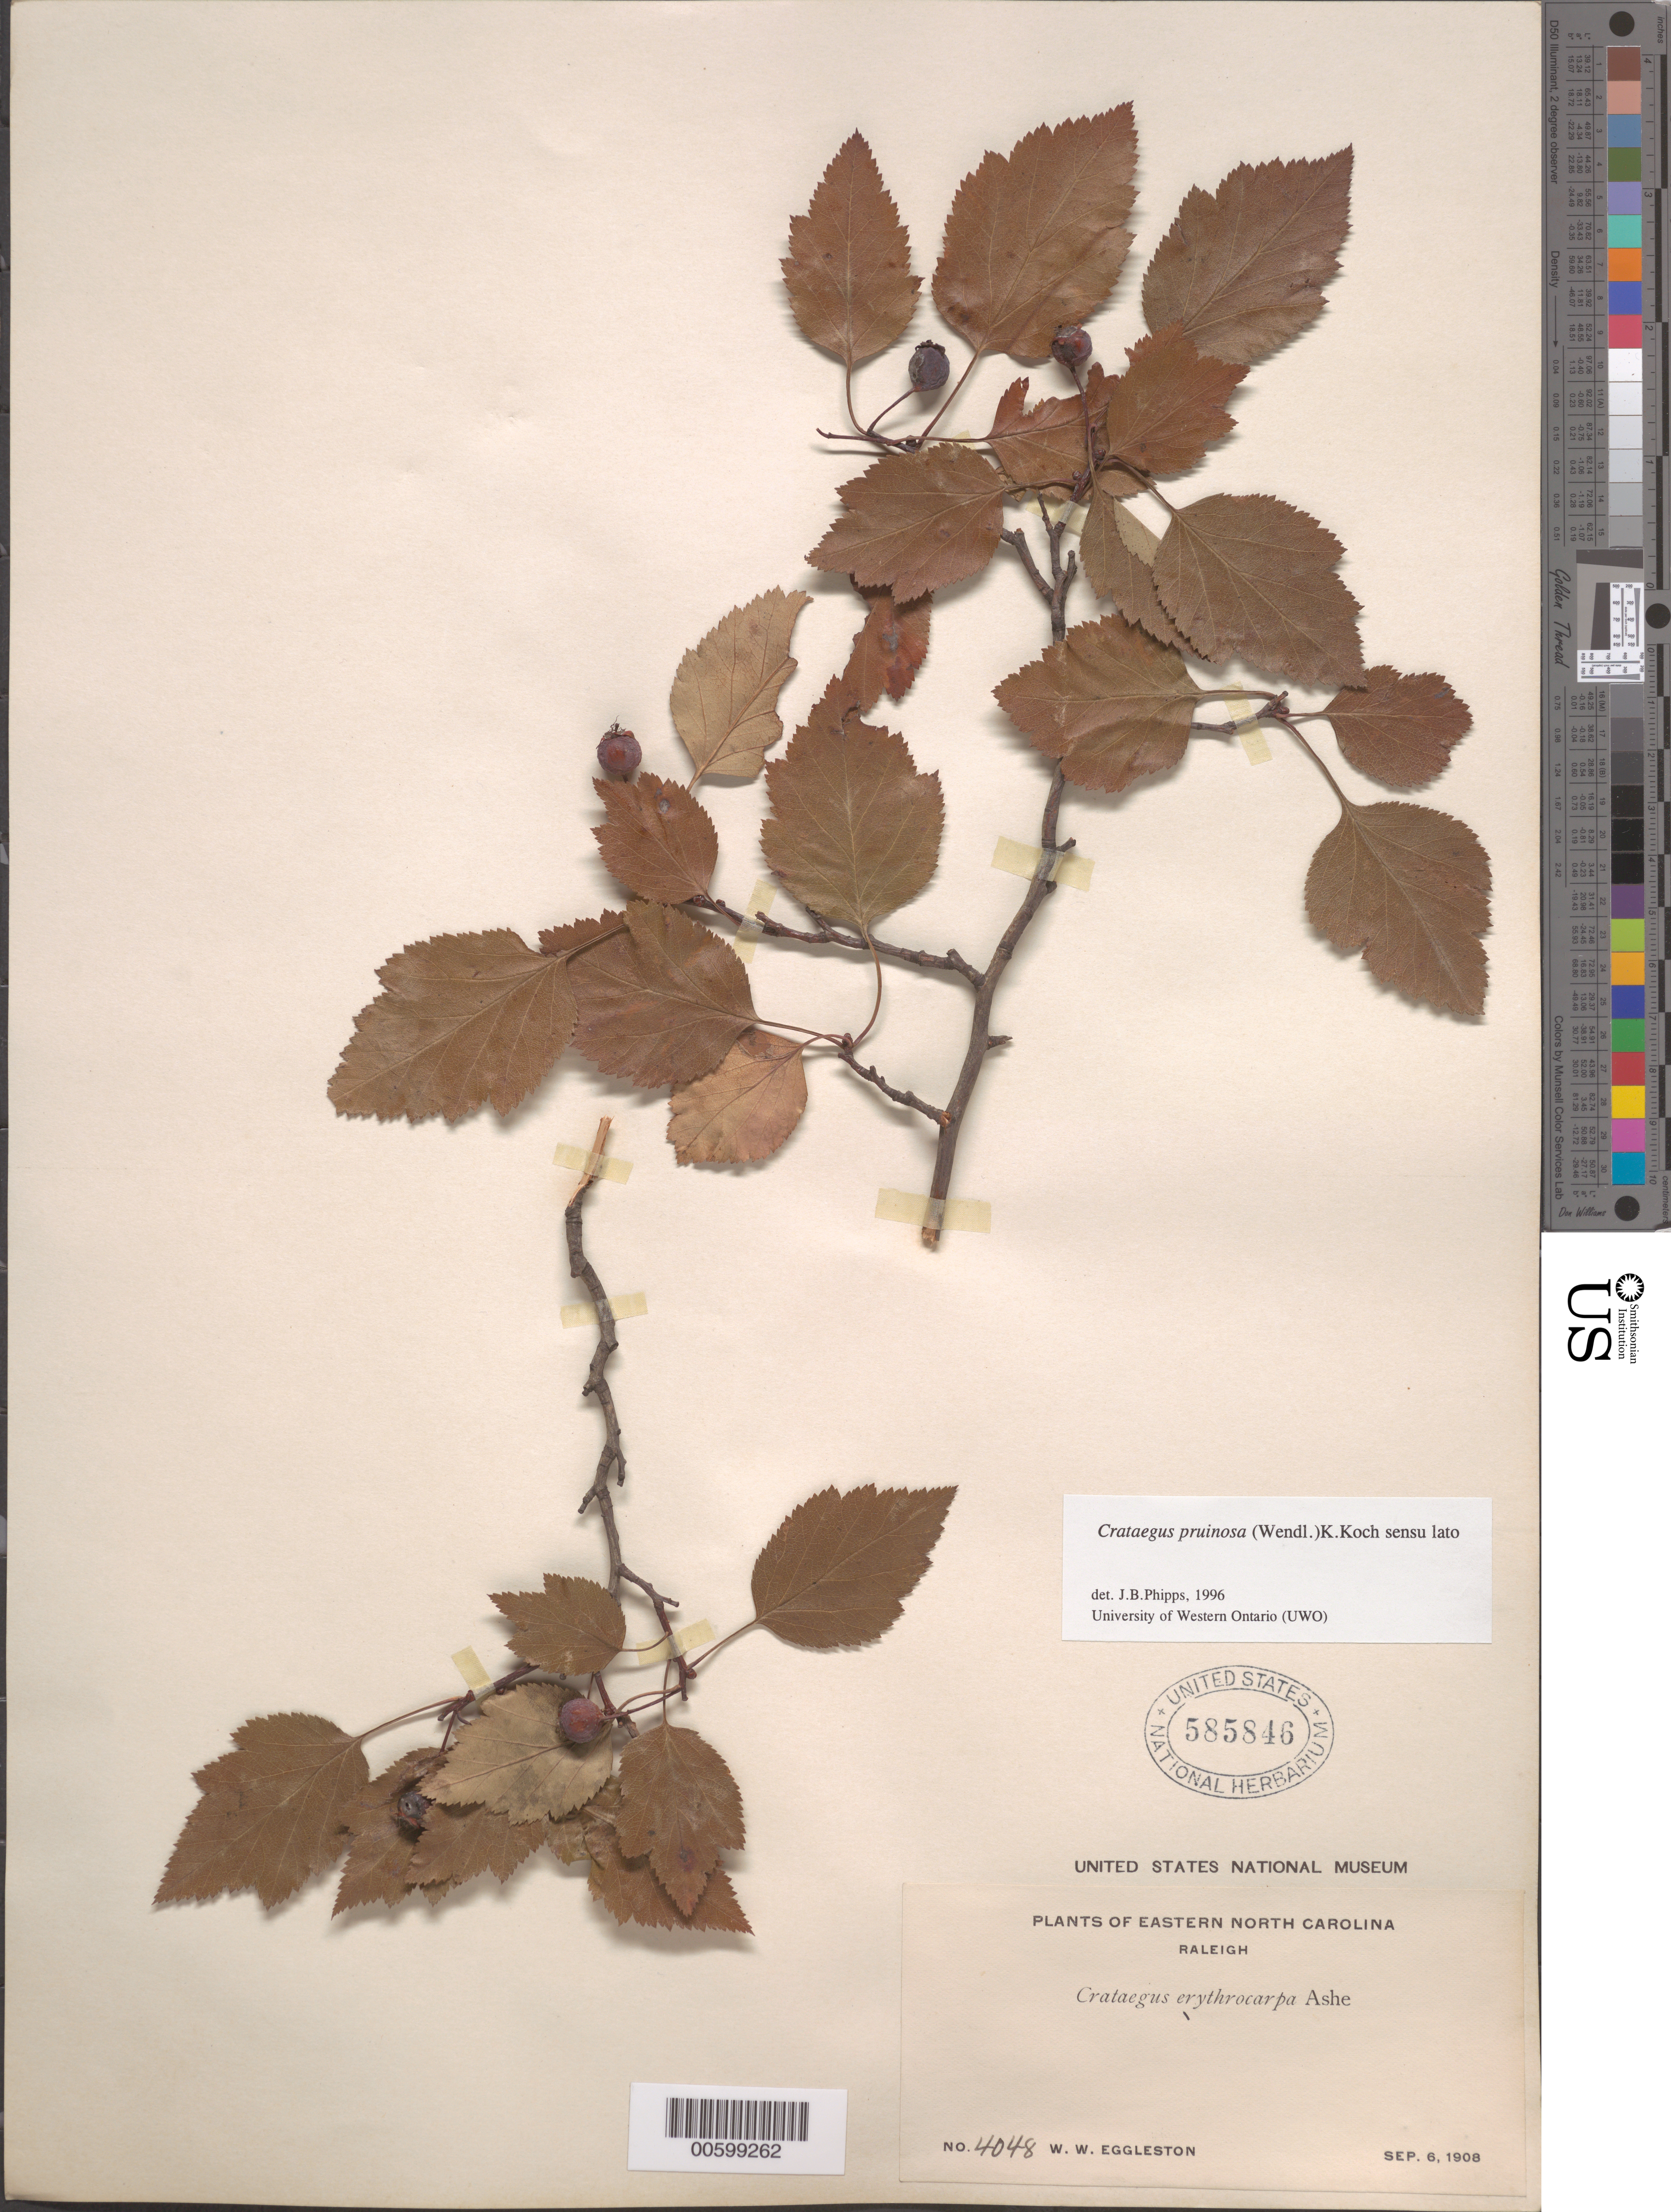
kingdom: Plantae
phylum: Tracheophyta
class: Magnoliopsida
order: Rosales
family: Rosaceae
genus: Crataegus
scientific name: Crataegus pruinosa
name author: (H.L. Wendl.) K. Koch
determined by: Phipps, James B., (UWO), University of Western Ontario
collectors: W. W. Eggleston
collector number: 4048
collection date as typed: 06 Sep 1908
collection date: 1908-09-06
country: United States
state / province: North Carolina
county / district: Wake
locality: Raleigh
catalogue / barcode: US 585846